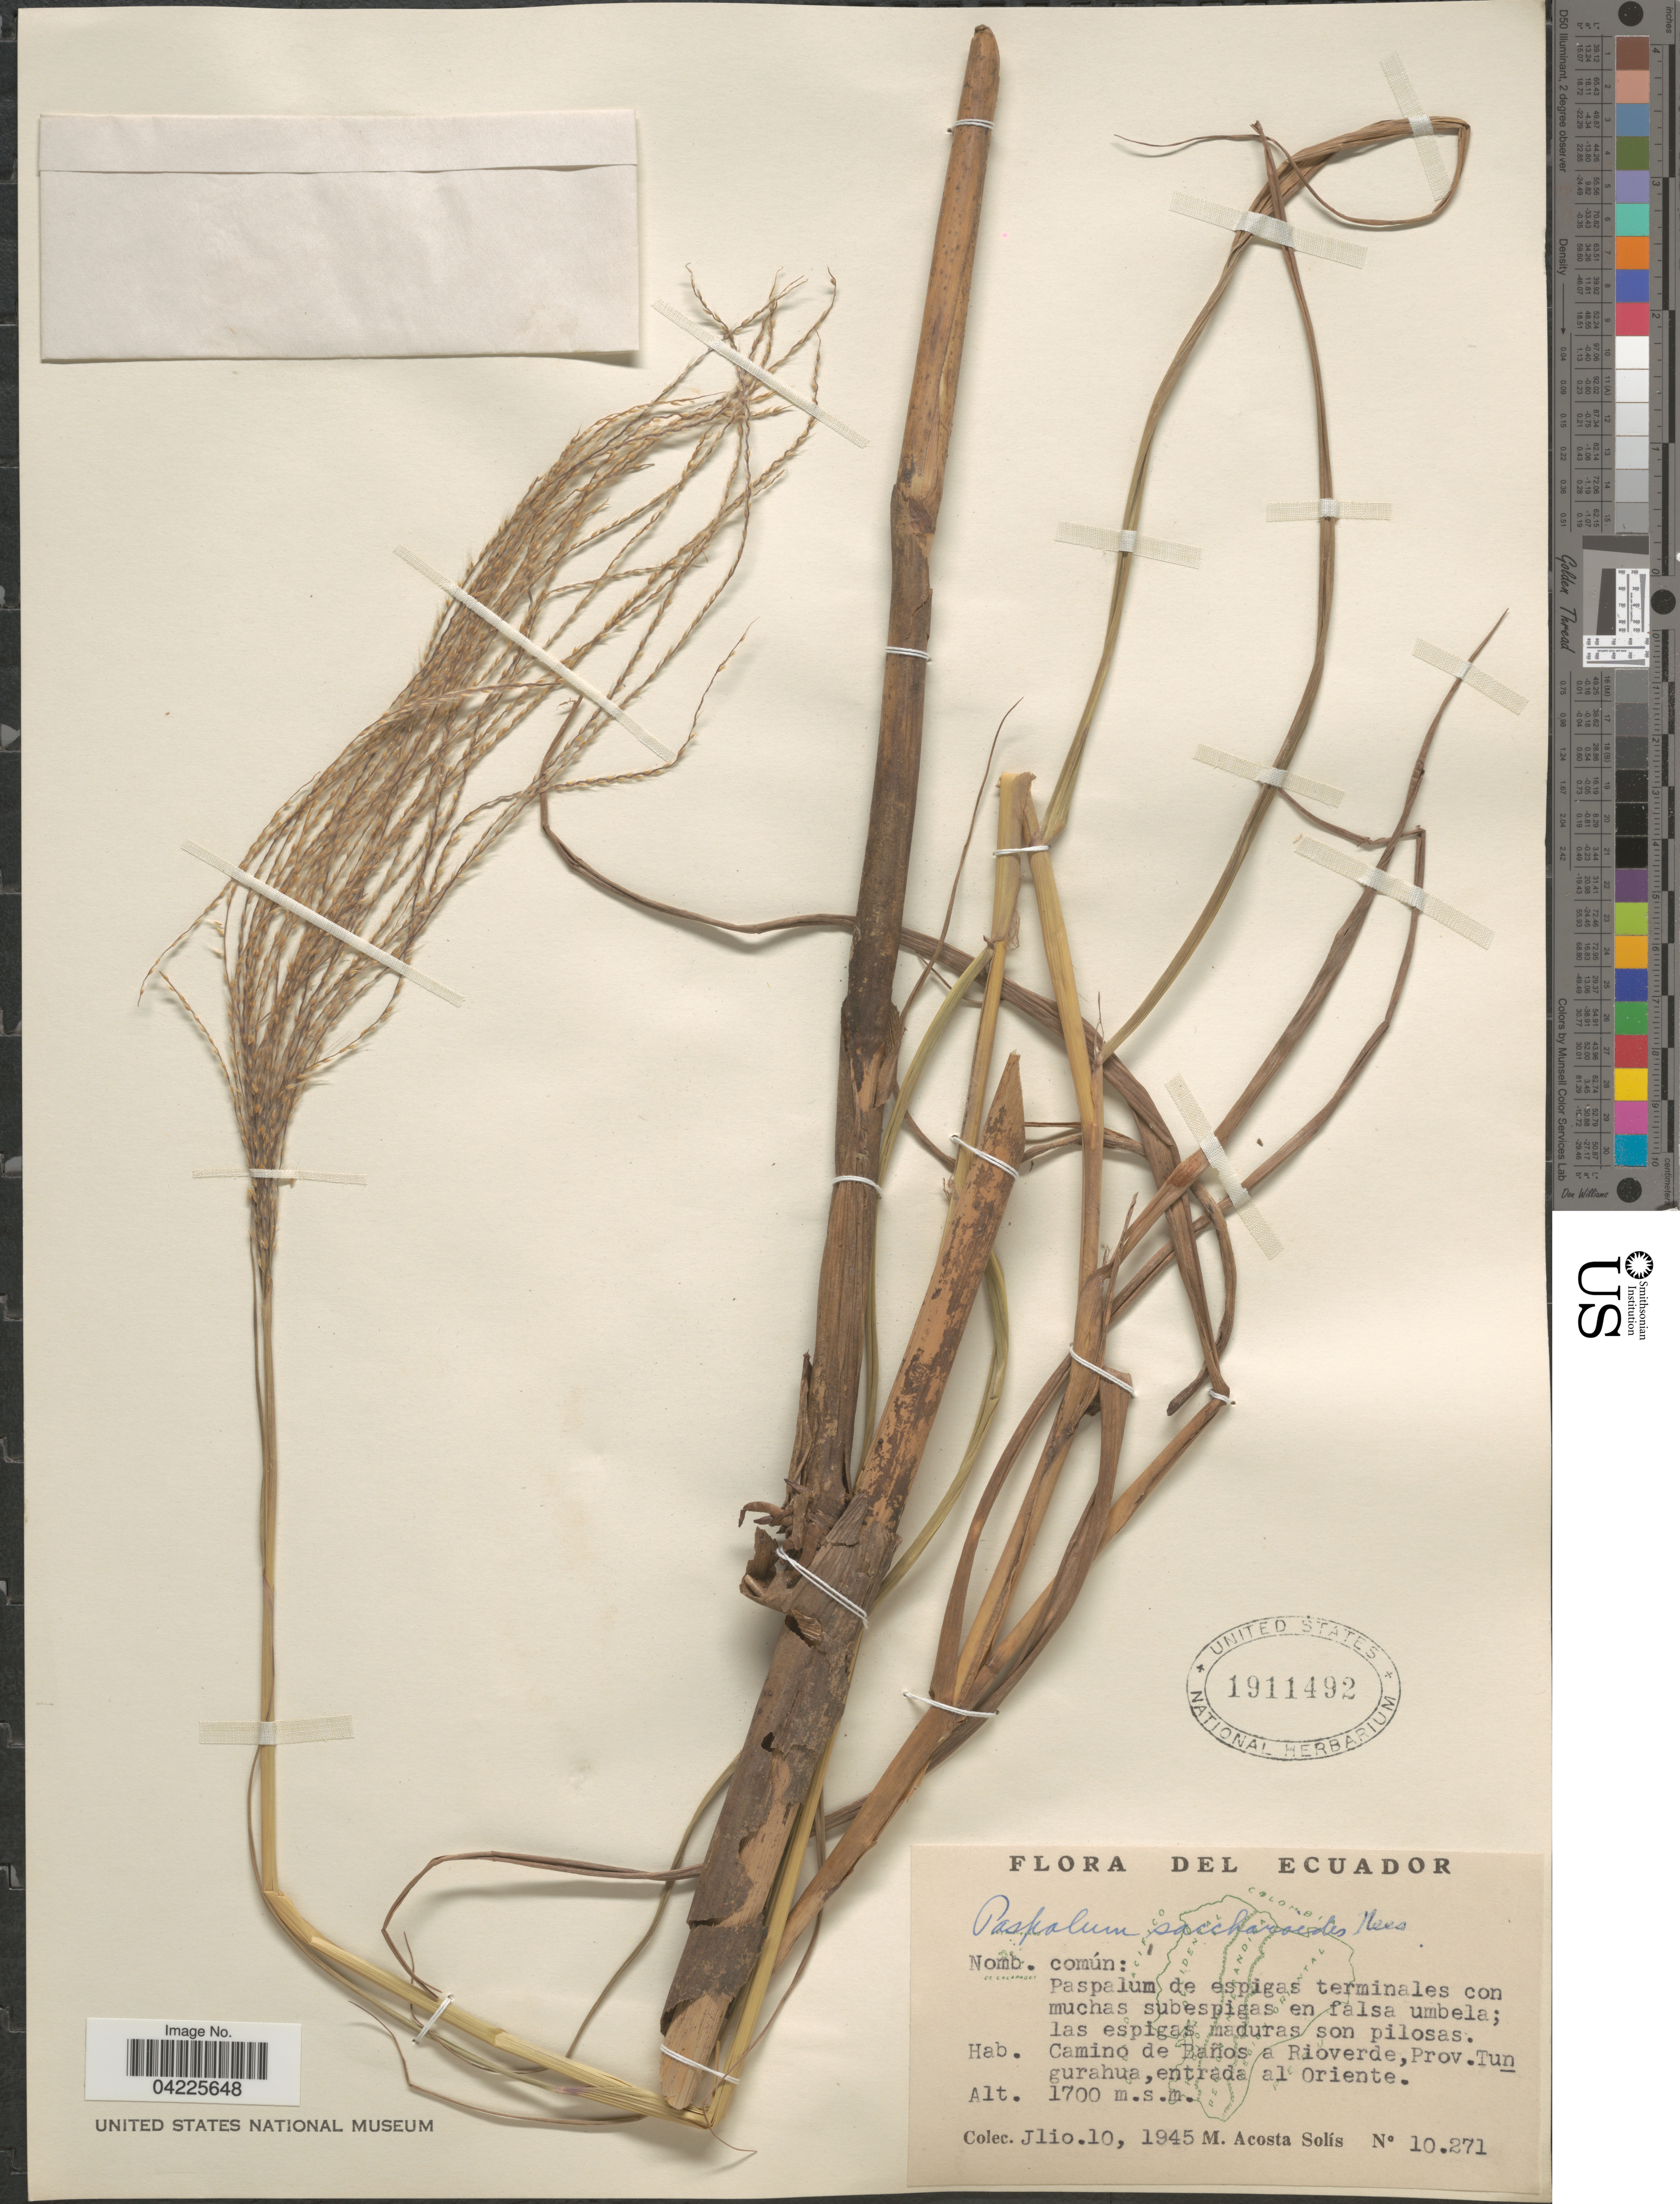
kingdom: Plantae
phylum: Tracheophyta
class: Liliopsida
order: Poales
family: Poaceae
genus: Paspalum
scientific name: Paspalum saccharoides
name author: Nees ex Trin.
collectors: M. Acosta Solis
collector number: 10271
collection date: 1945-07-10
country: Ecuador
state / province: Tungurahua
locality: Camino de Baños a Rioverde, Prov. Tungurahua, entrada al Oriente.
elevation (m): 1700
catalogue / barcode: US 1911492